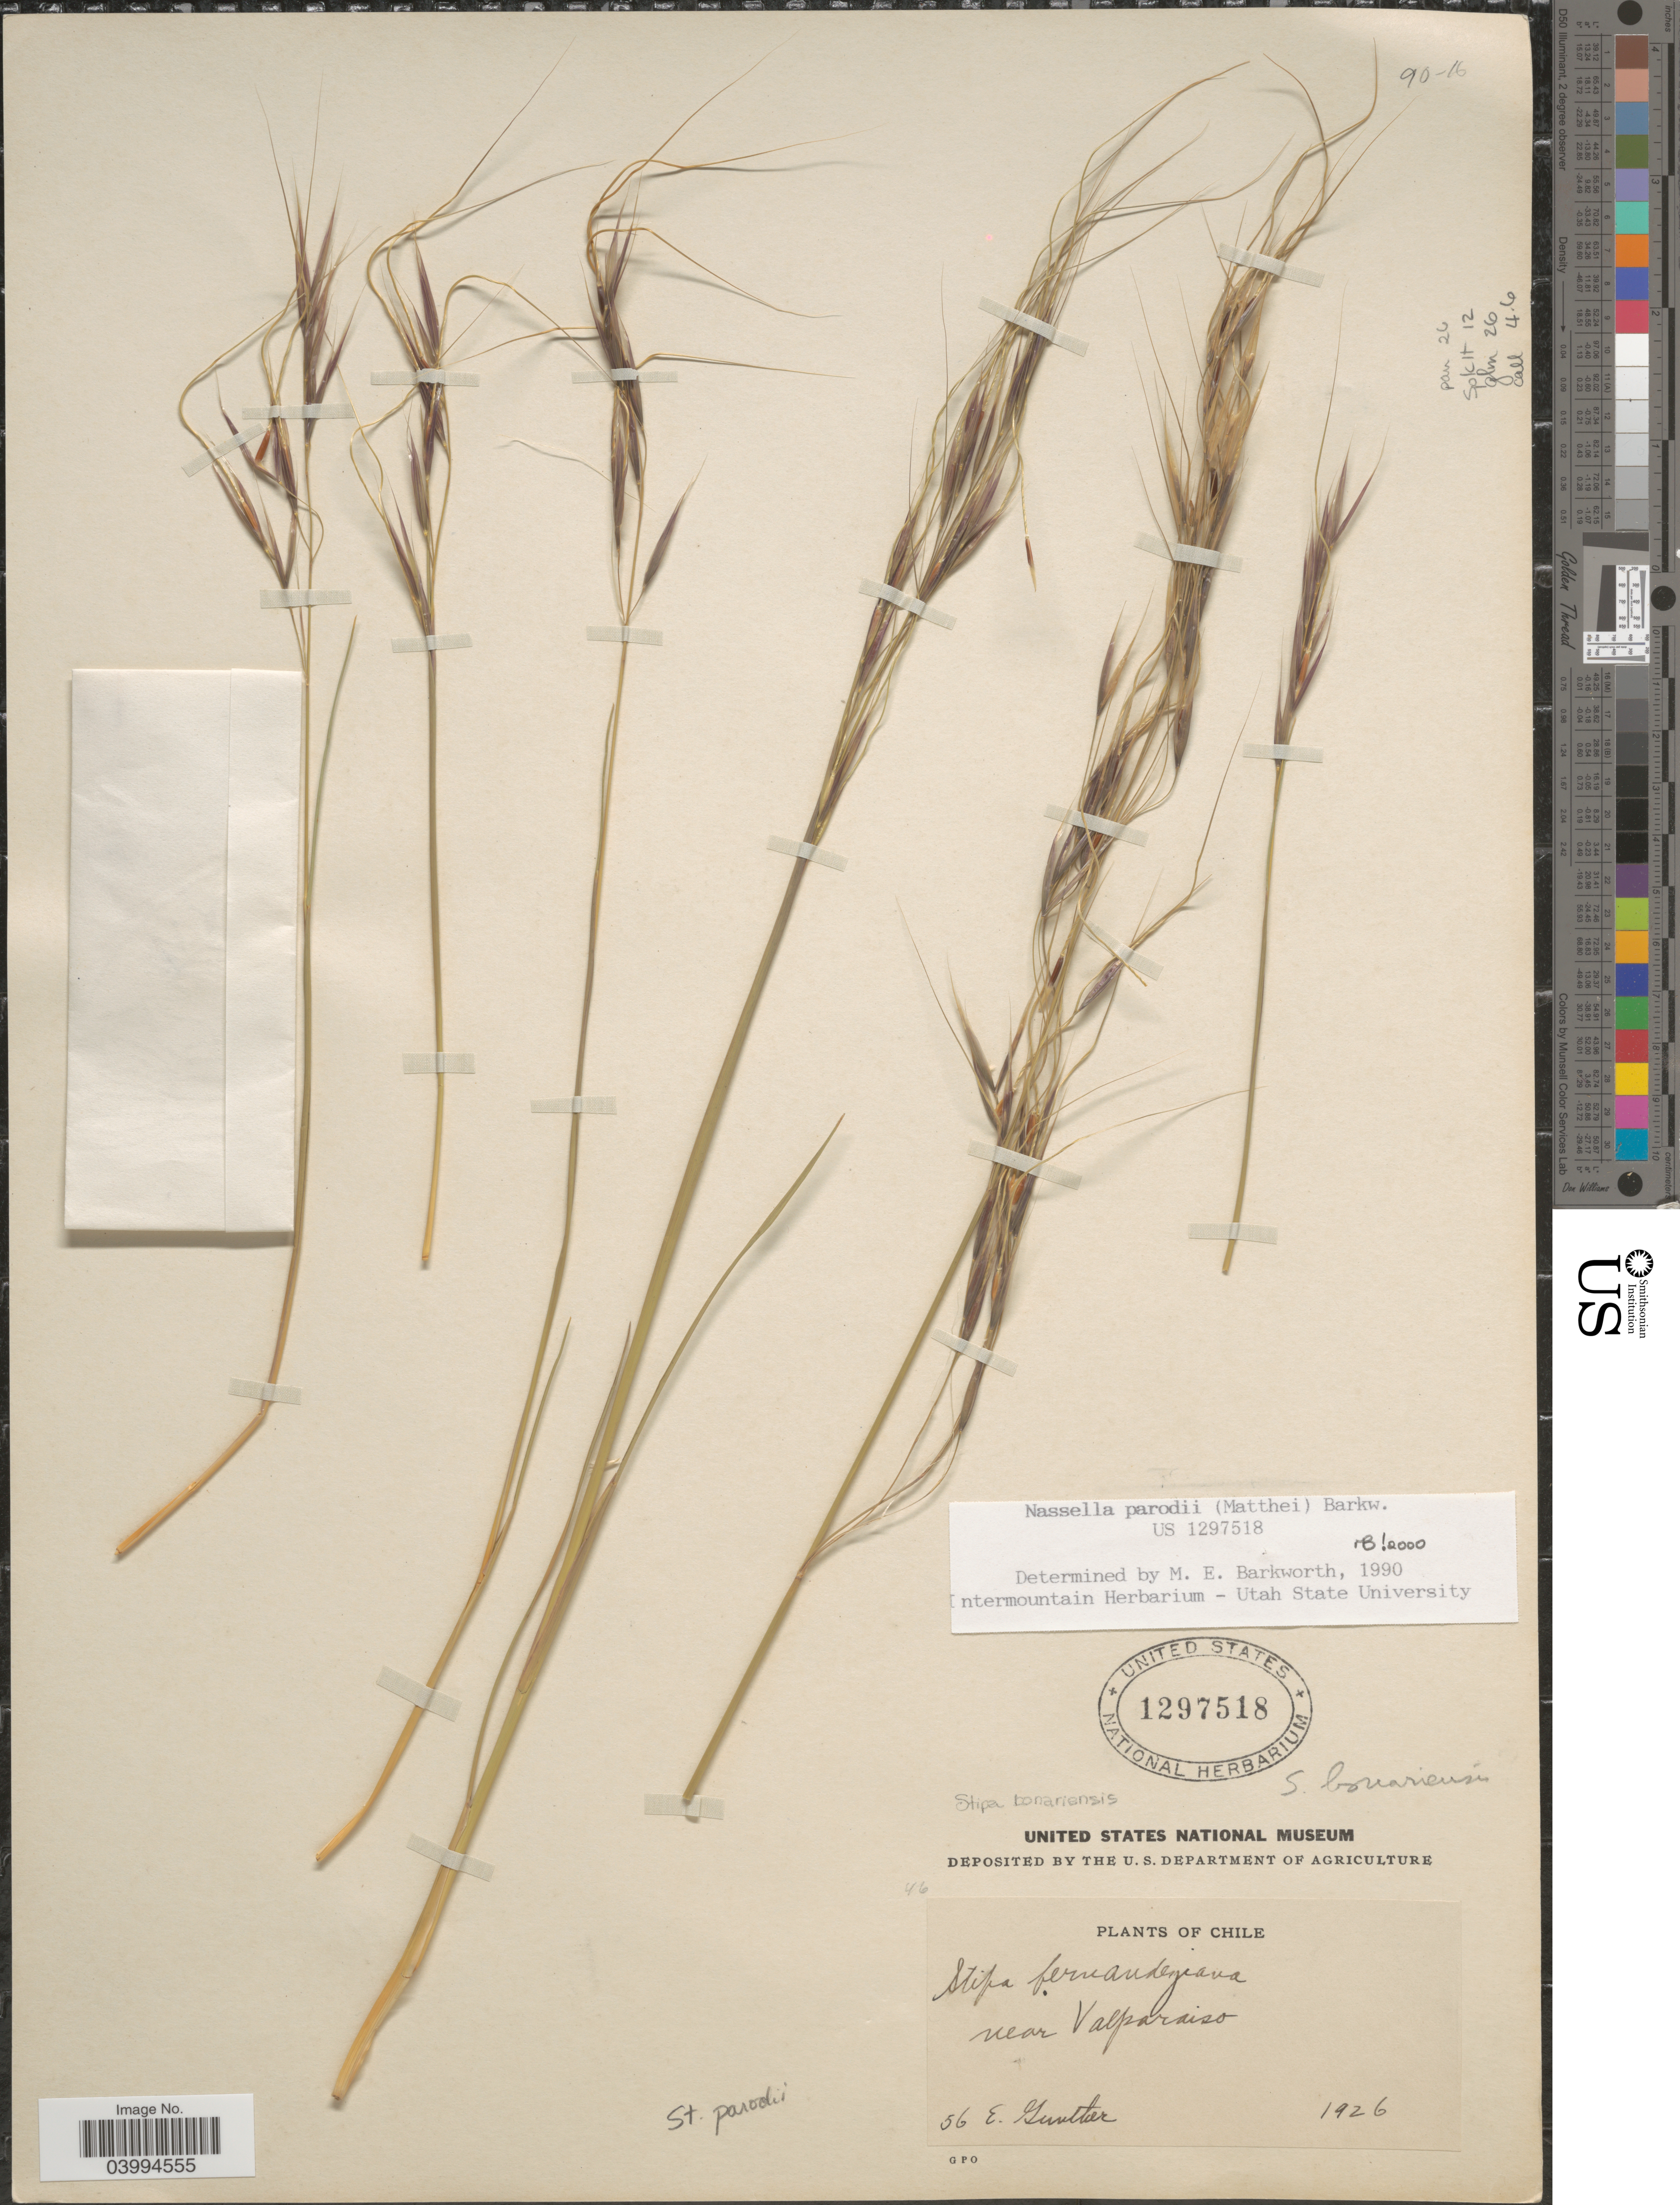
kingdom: Plantae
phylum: Tracheophyta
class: Liliopsida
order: Poales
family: Poaceae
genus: Nassella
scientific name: Nassella parodii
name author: (Matthei) Barkworth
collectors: E. Gunther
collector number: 56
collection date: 1926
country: Chile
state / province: Valparaíso (V)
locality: Near Valparaiso.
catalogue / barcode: US 1297518